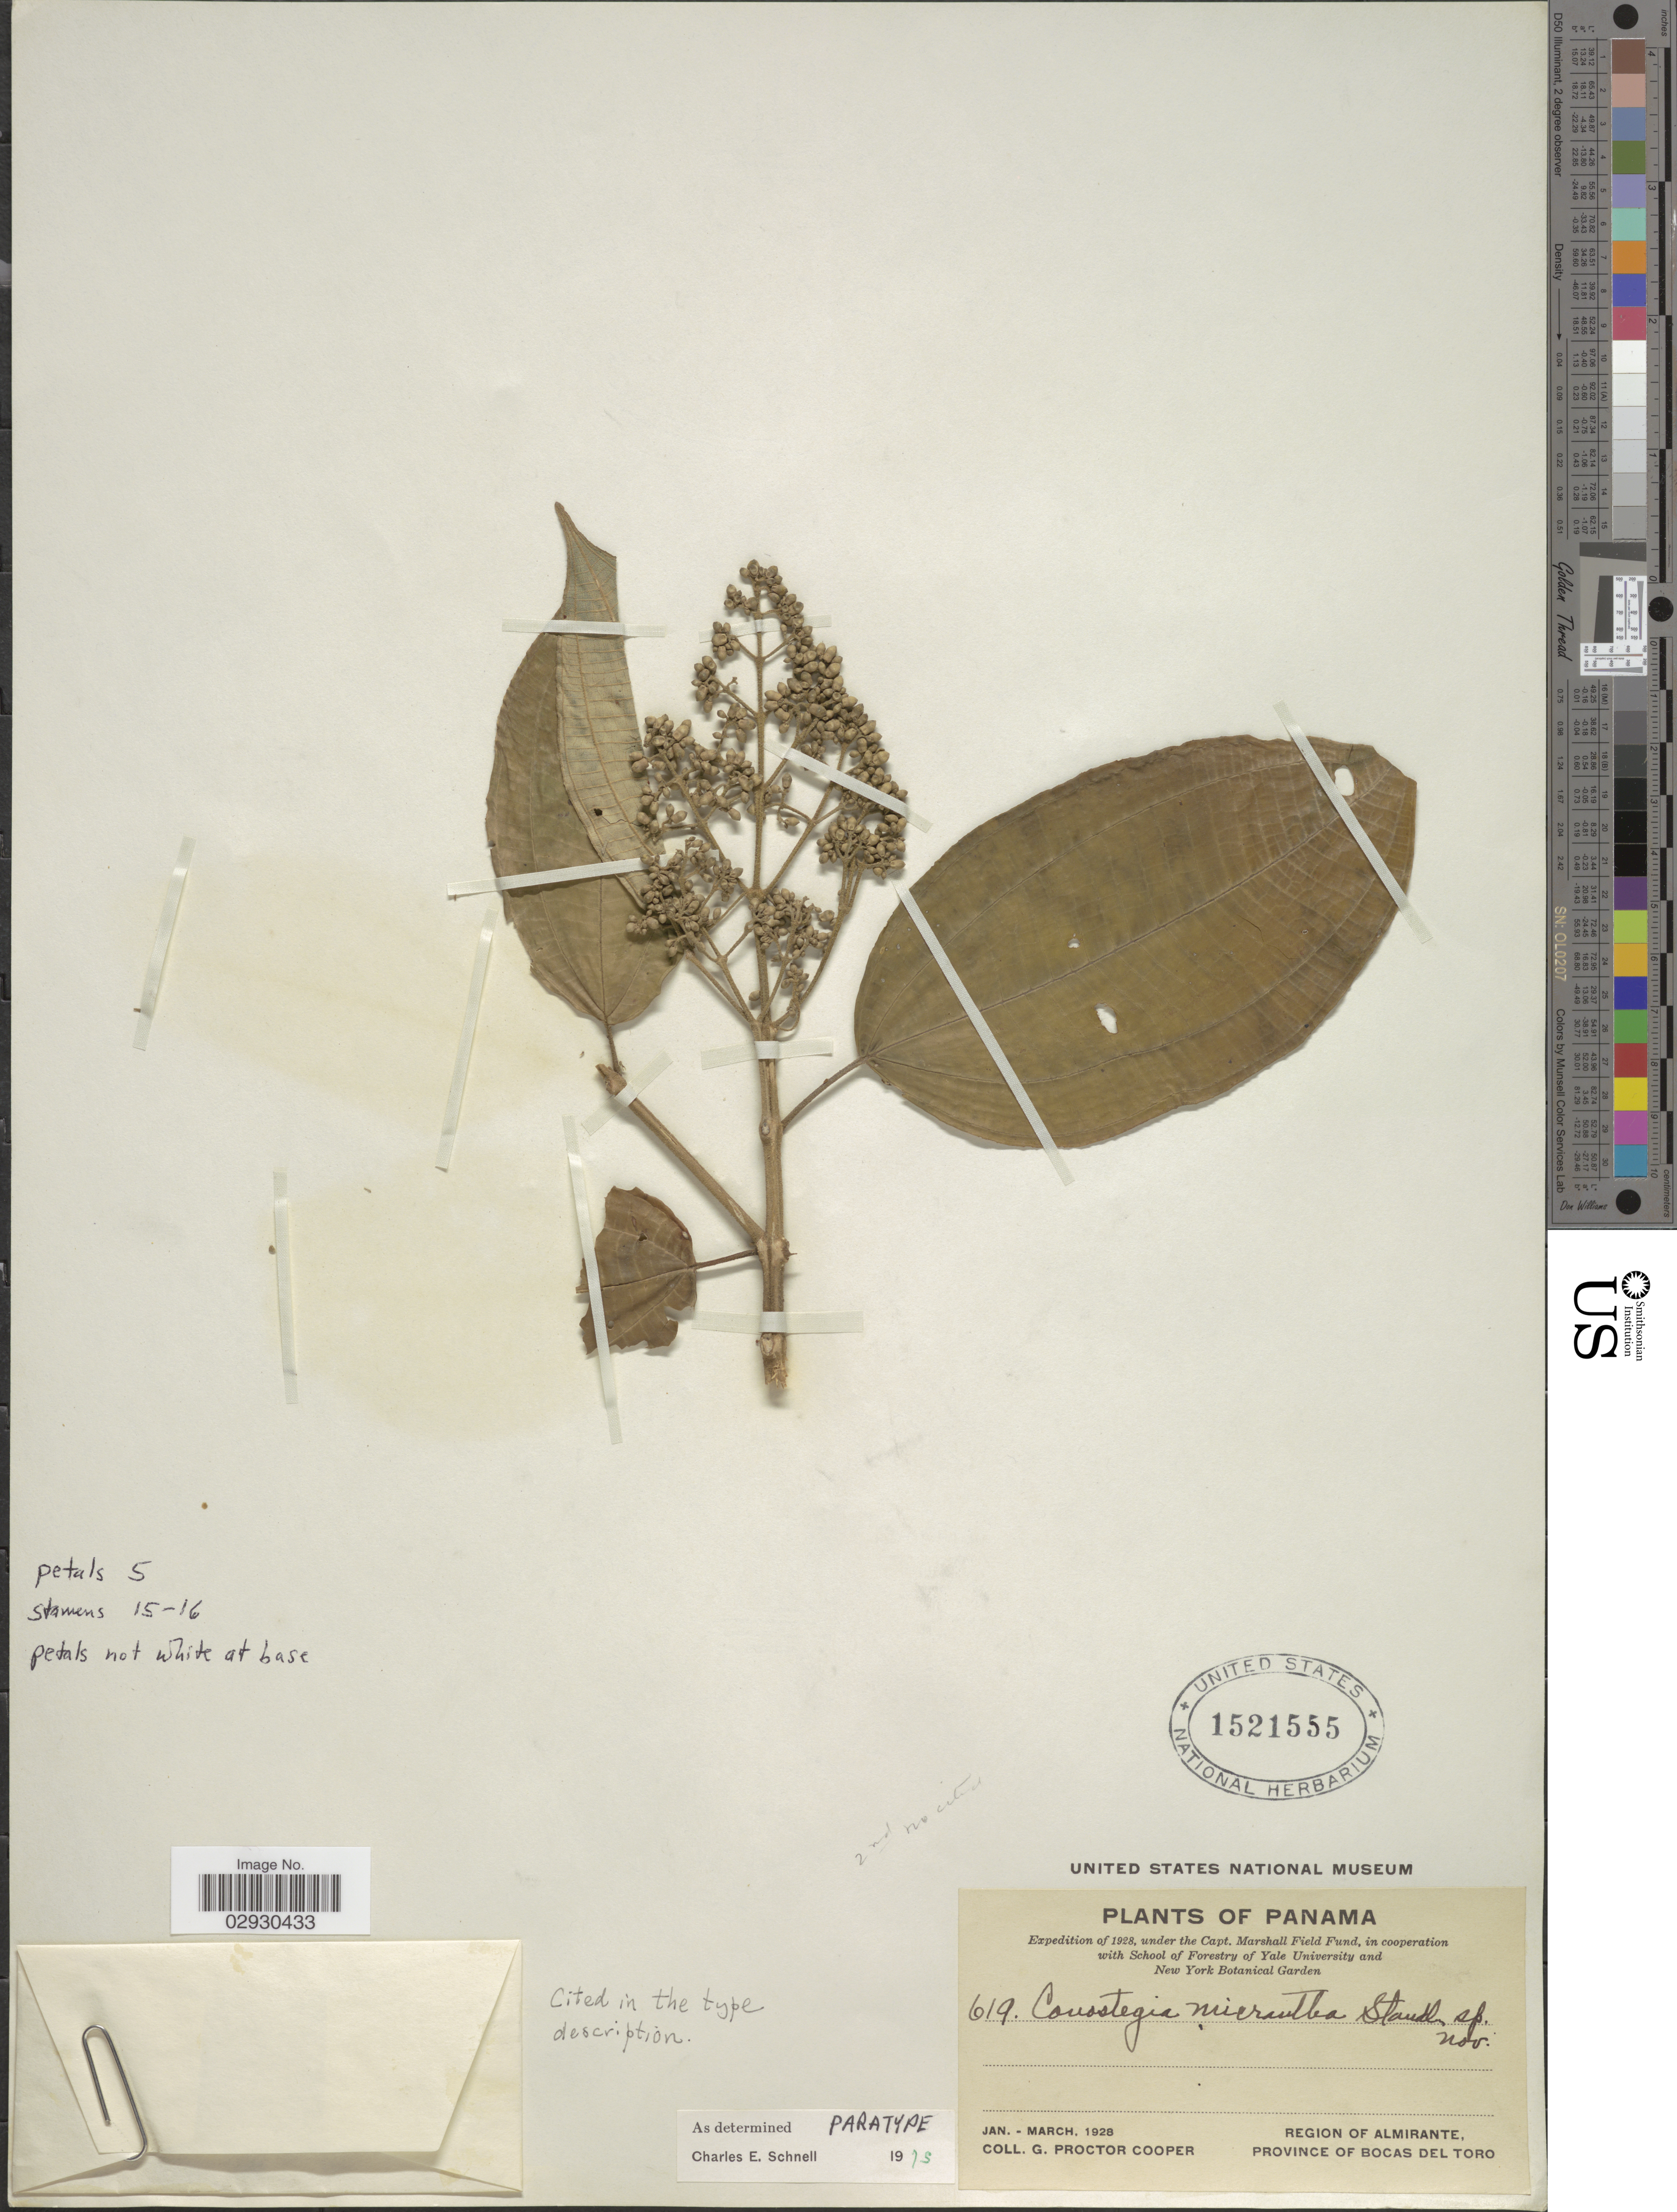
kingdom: Plantae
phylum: Tracheophyta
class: Magnoliopsida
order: Myrtales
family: Melastomataceae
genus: Conostegia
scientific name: Conostegia micrantha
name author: Standl.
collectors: G. Cooper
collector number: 619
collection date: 1928-01/1928-03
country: Panama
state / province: Bocas del Toro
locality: Region of Almirante, Province of Bocas del Toro.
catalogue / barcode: US 1521555